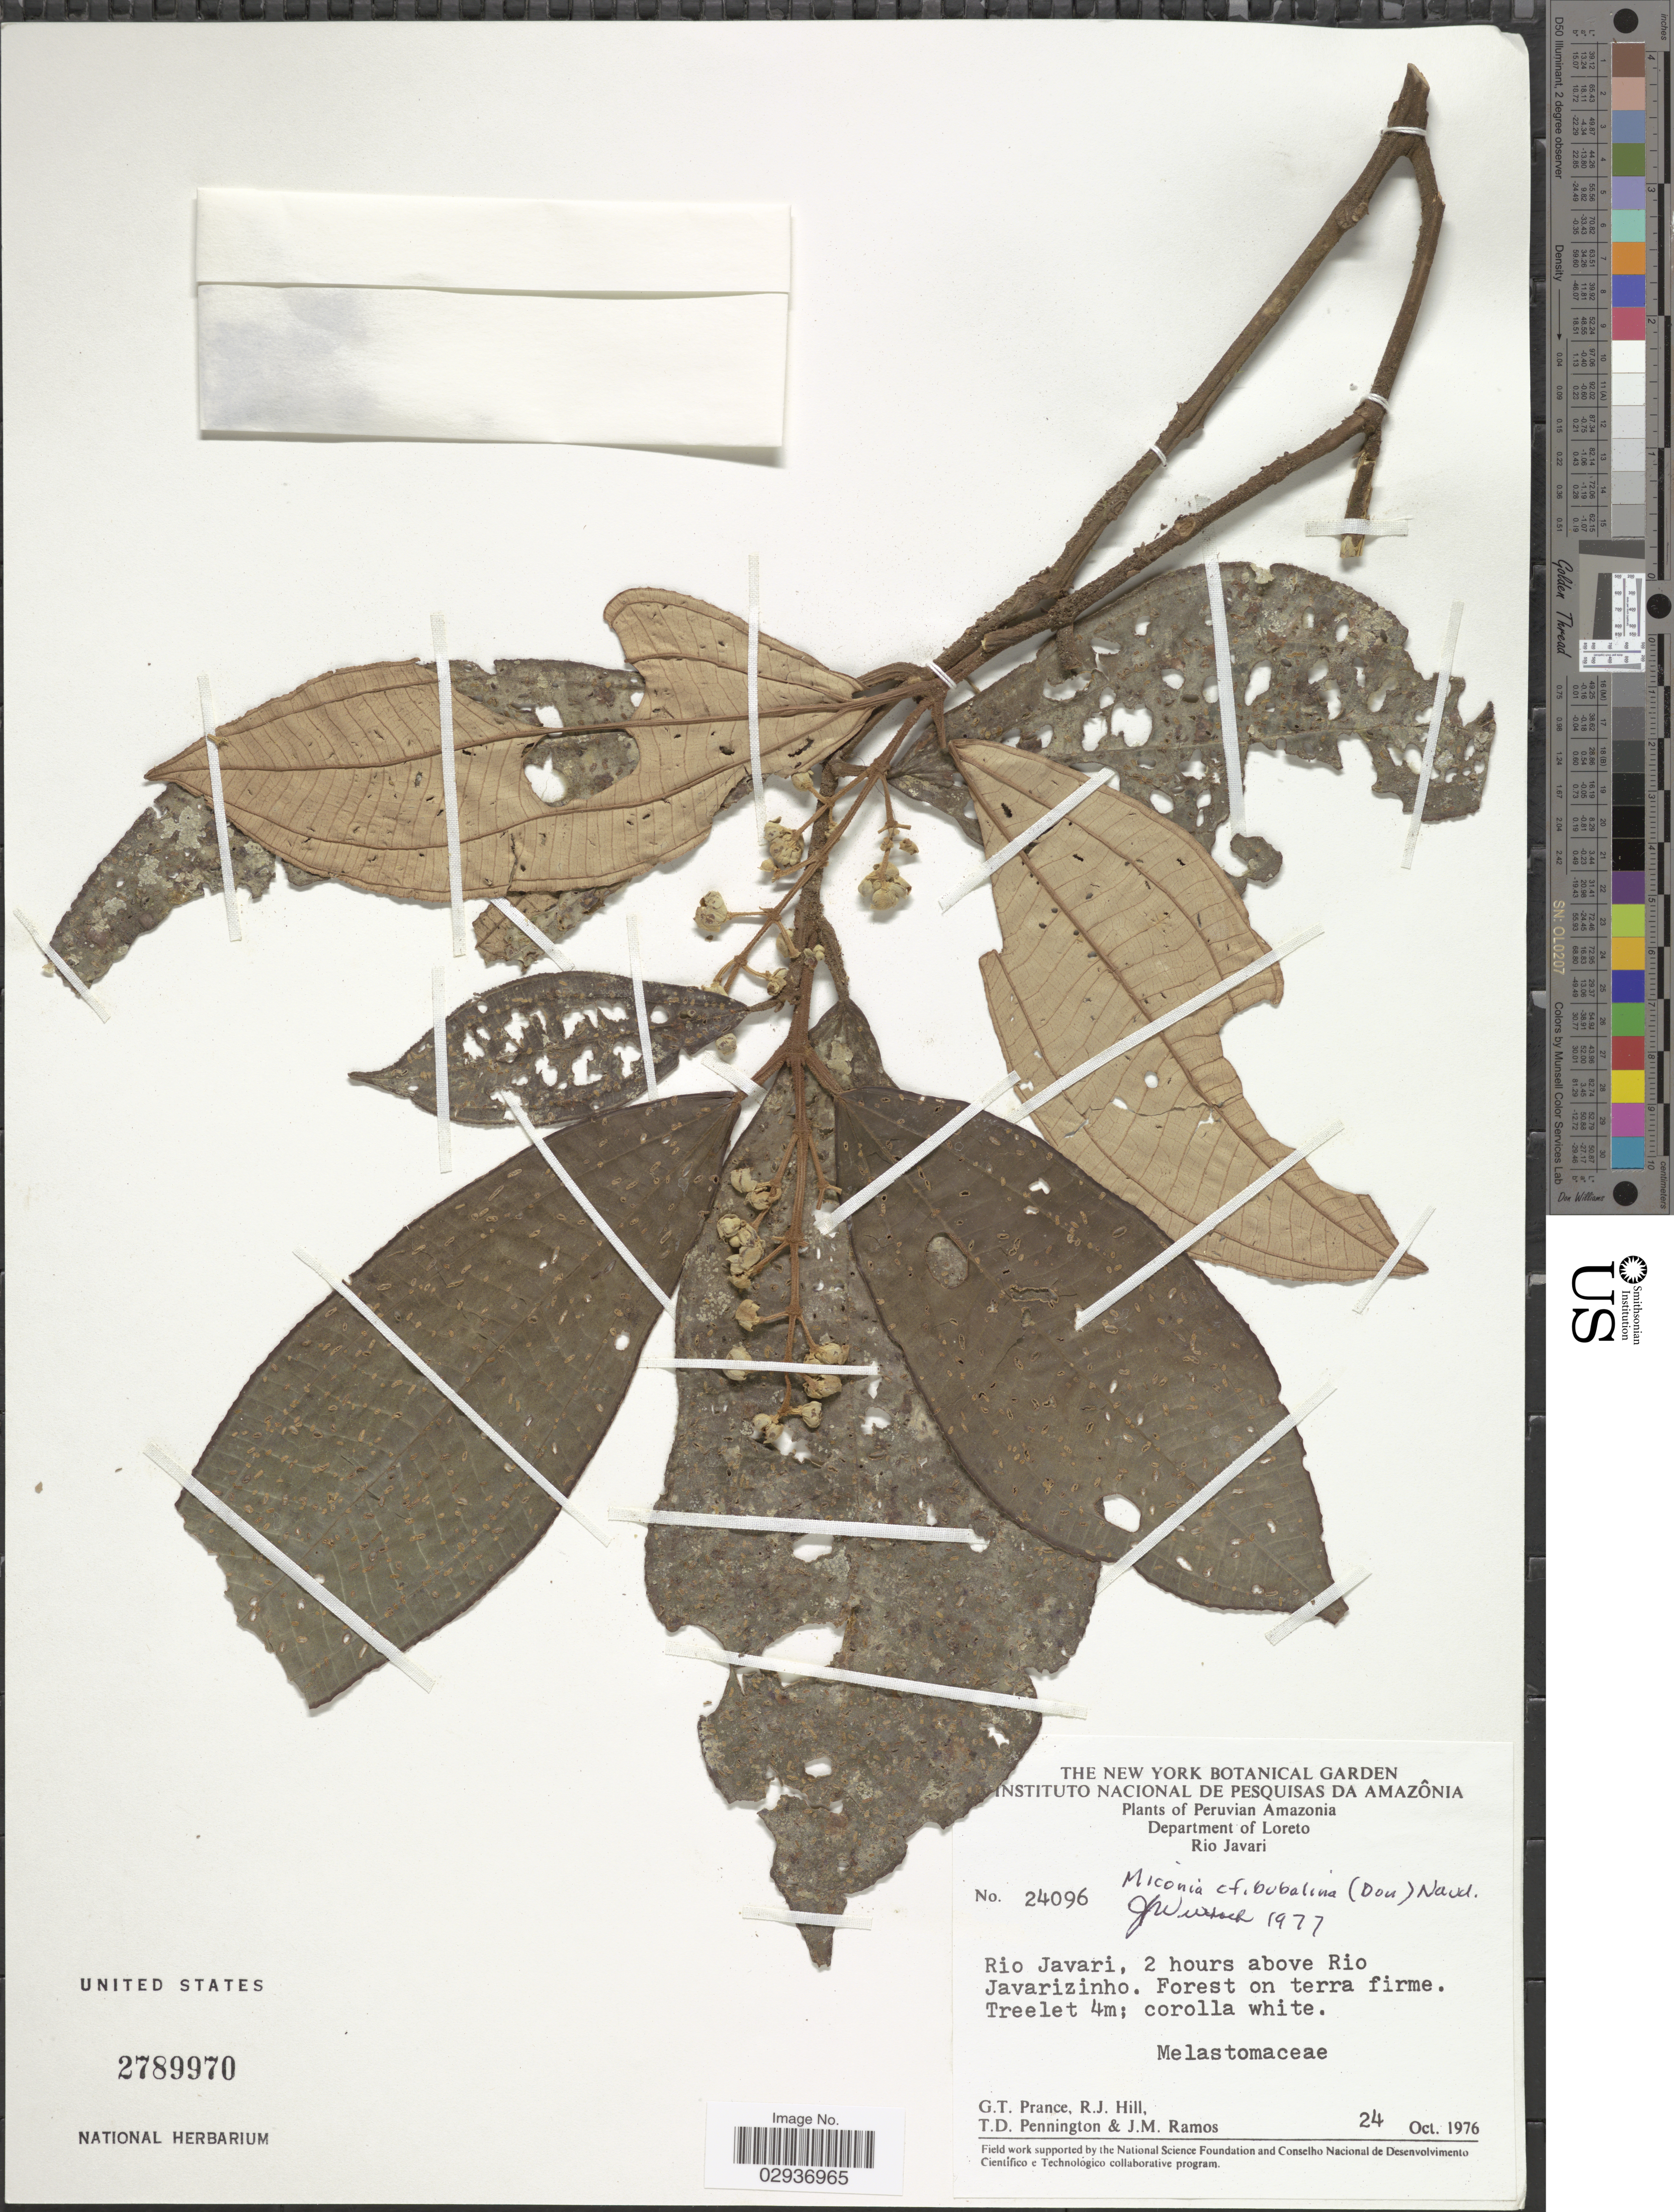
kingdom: Plantae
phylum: Tracheophyta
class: Magnoliopsida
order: Myrtales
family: Melastomataceae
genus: Miconia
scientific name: Miconia bubalina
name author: Naudin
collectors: G. T. Prance, R. J. Hill, T. D. Pennington & J. M. Ramos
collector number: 24096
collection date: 1976-10-24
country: Peru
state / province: Loreto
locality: Peruvian Amazonia. Department of Loreto. Rio Javari. Rio Javari, 2 hours above Rio Javarizinho.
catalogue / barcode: US 2789970